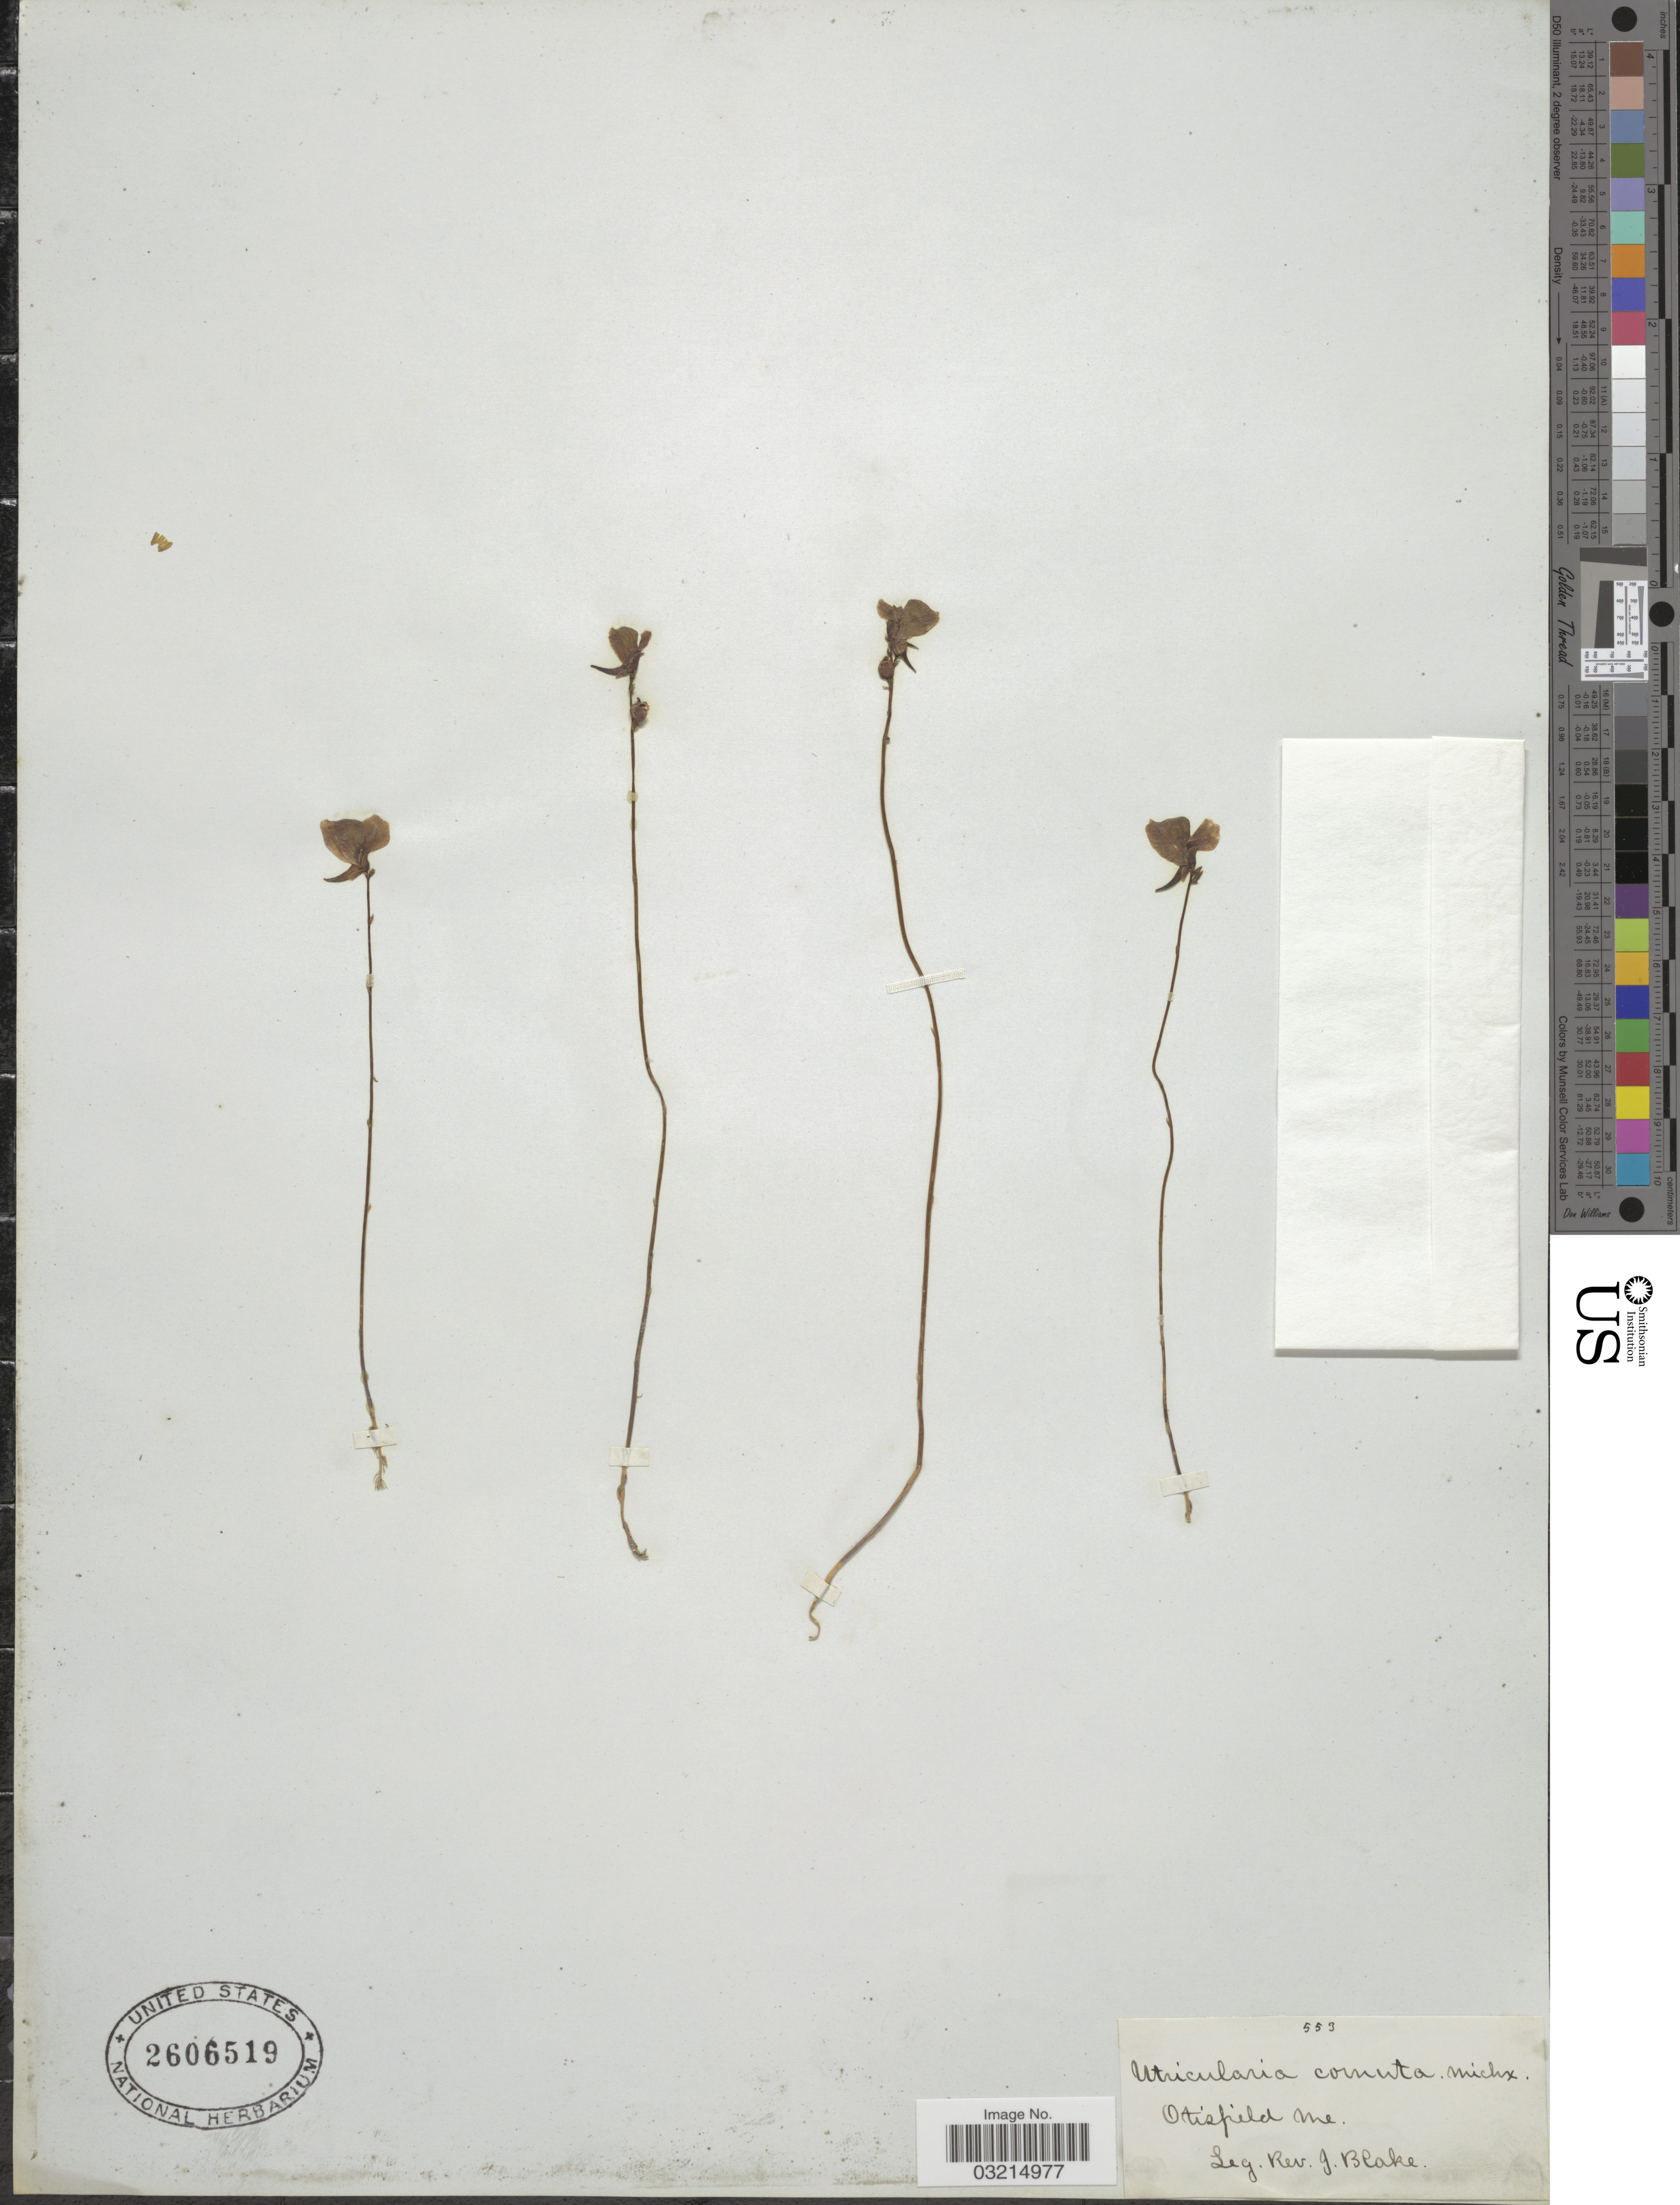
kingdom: Plantae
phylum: Tracheophyta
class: Magnoliopsida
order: Lamiales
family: Lentibulariaceae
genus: Utricularia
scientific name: Utricularia cornuta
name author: Michx.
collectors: J. Blake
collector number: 553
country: United States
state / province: Maine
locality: Otisfield.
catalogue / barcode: US 2606519